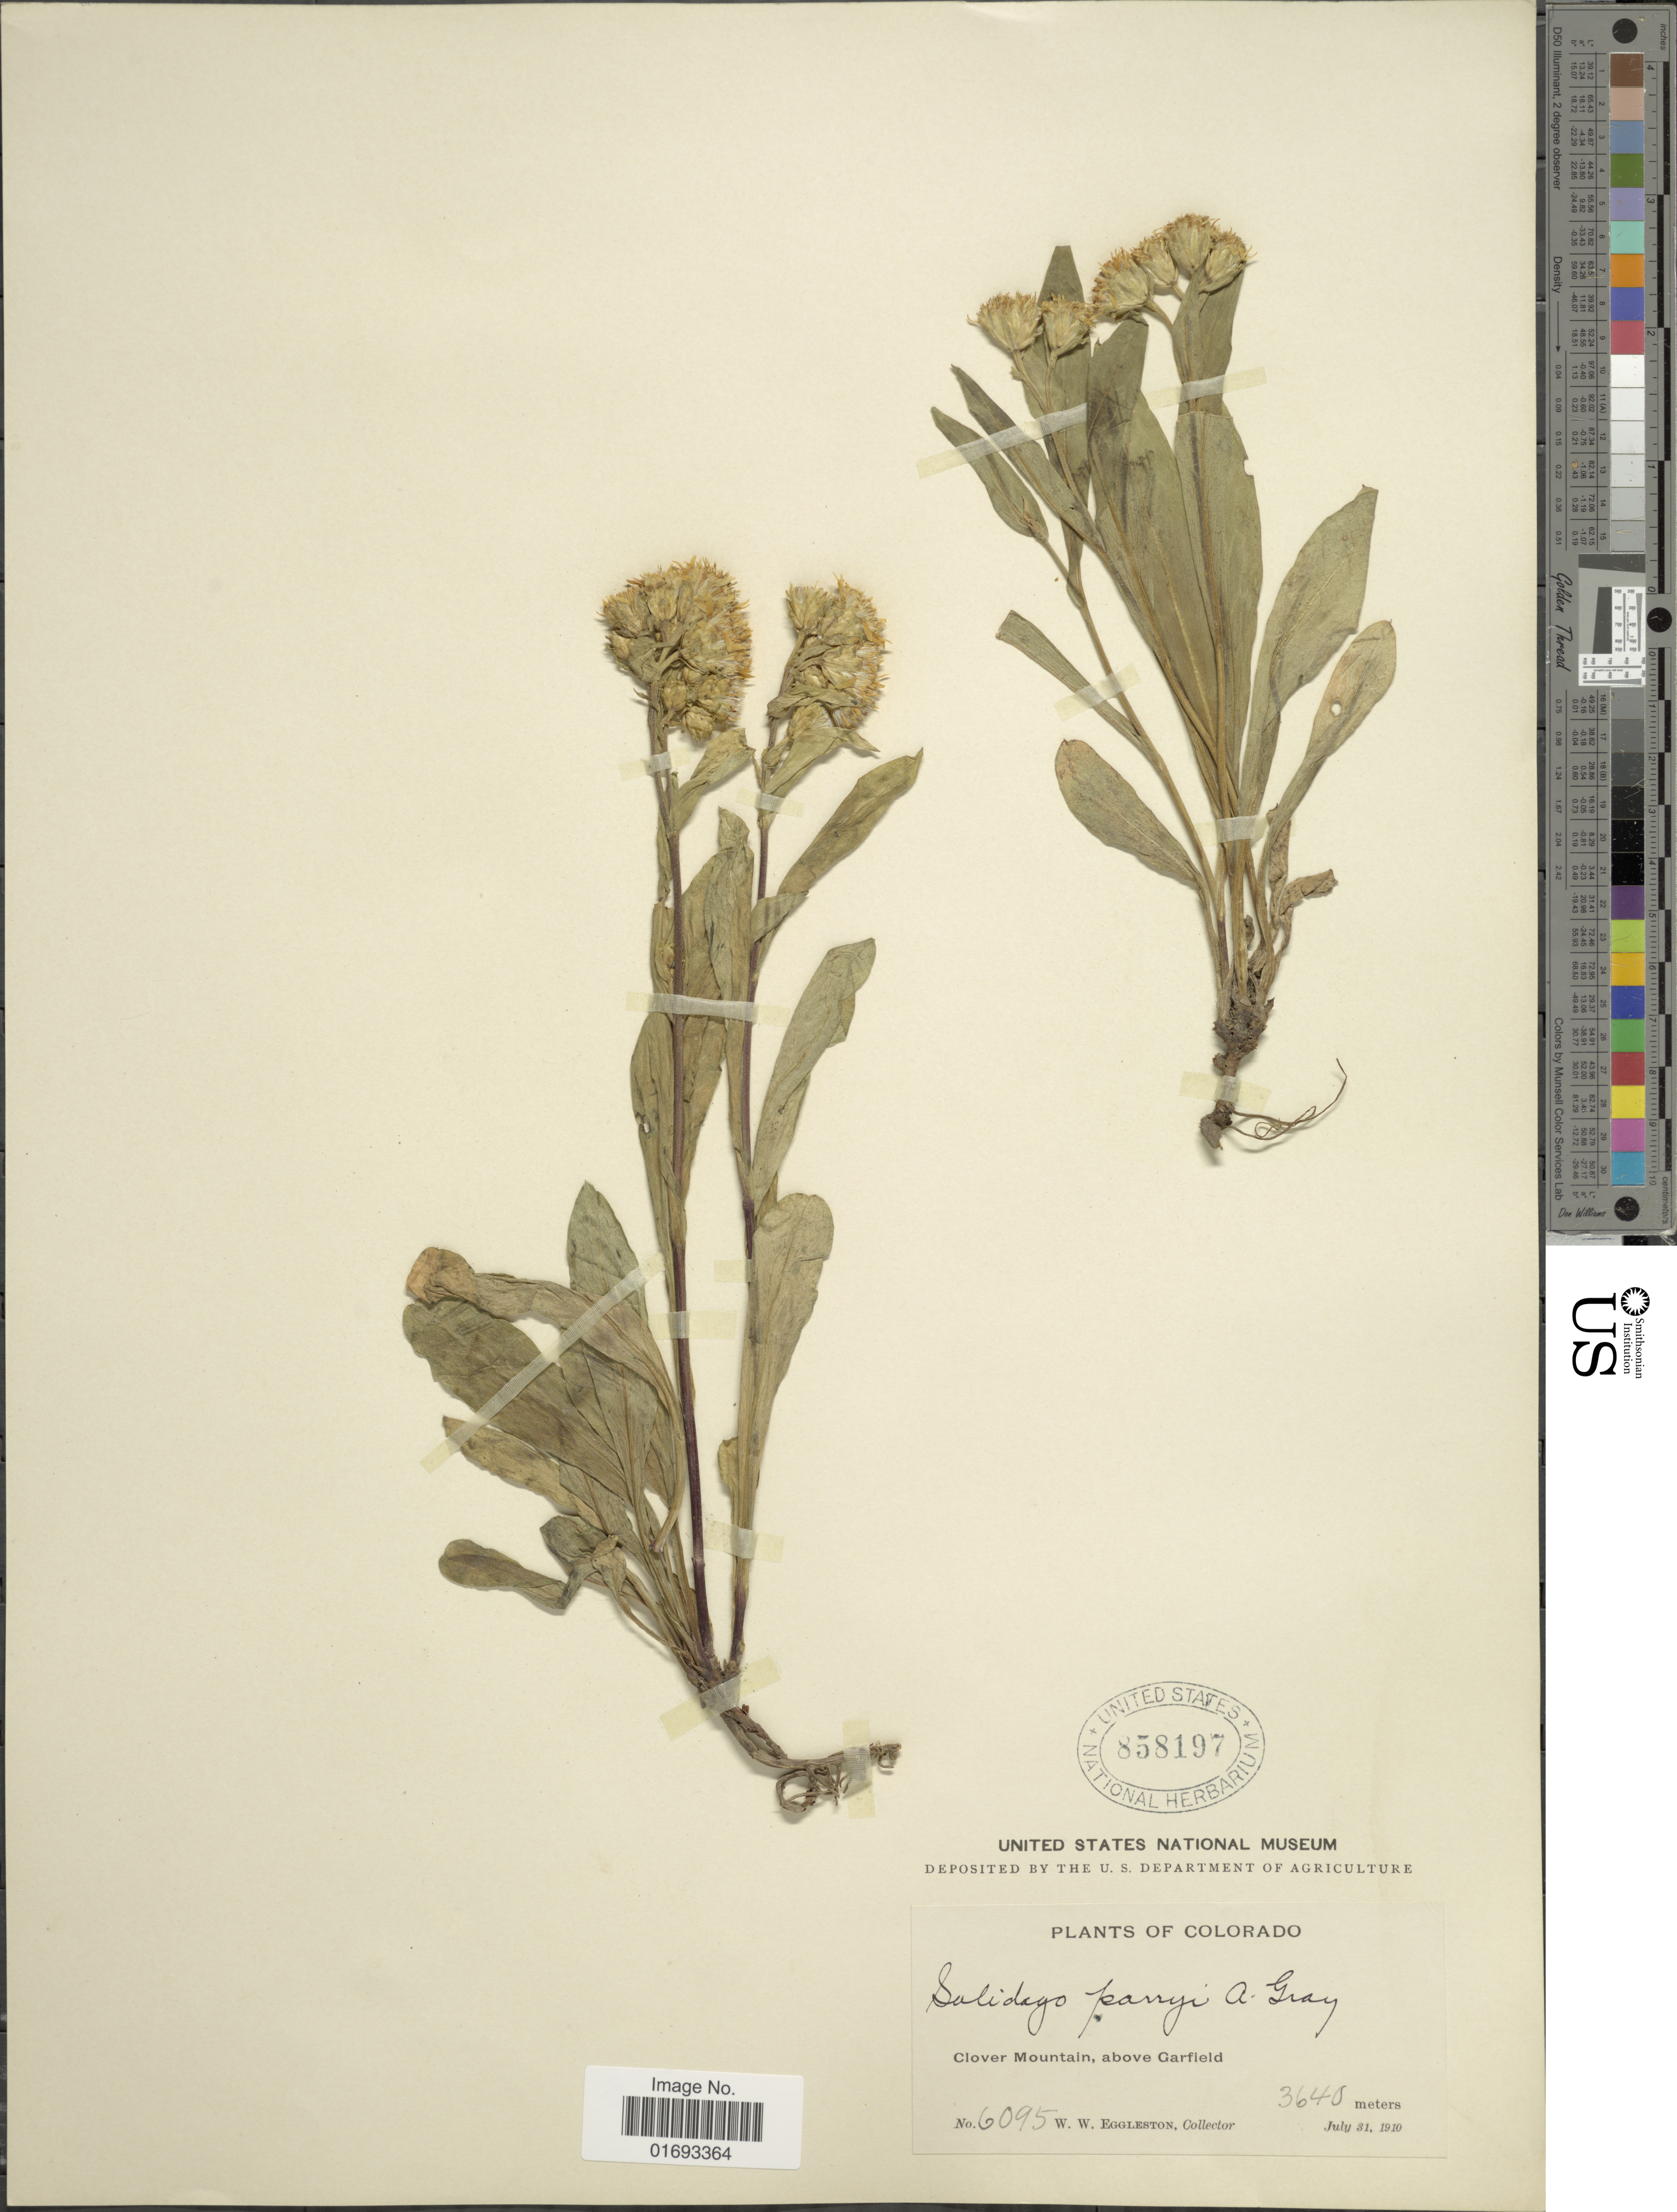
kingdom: Plantae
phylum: Tracheophyta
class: Magnoliopsida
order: Asterales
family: Asteraceae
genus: Oreochrysum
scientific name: Oreochrysum parryi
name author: (A. Gray) Rydb.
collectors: W. W. Eggleston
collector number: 6095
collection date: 1910-07-31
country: United States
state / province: Colorado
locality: Clover Mountain, above Garfield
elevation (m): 3640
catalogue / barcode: US 858197